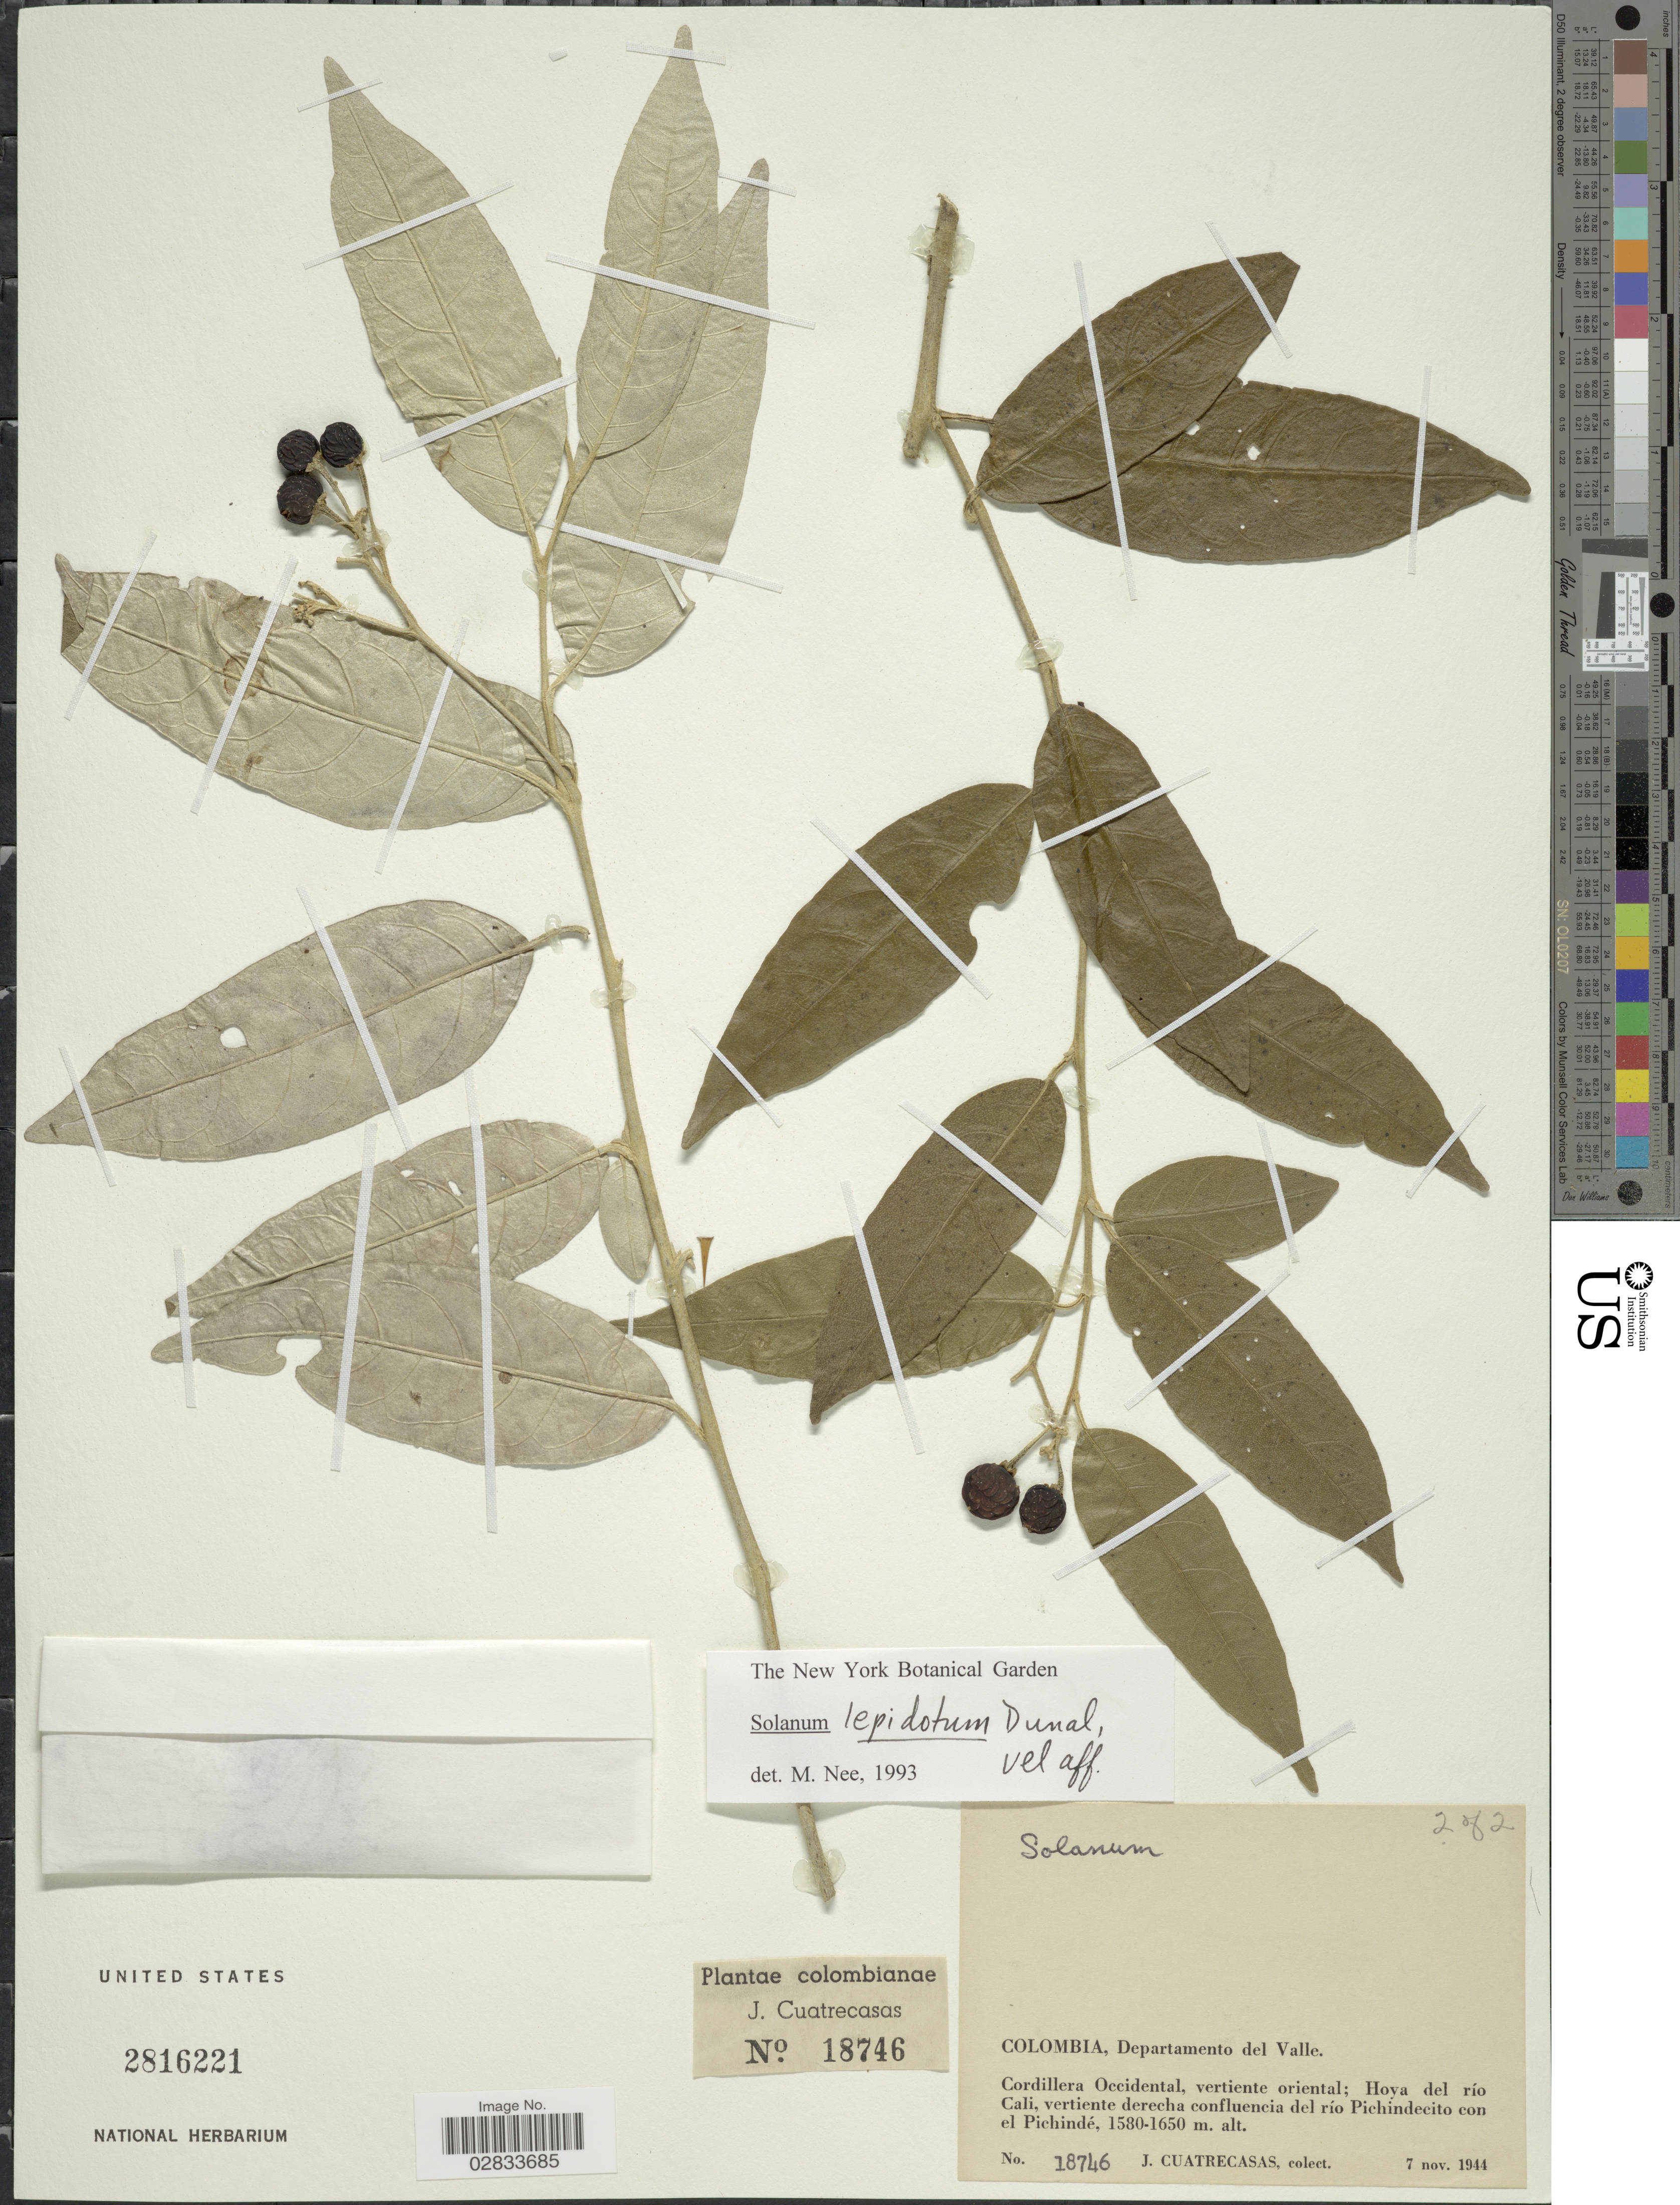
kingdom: Plantae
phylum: Tracheophyta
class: Magnoliopsida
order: Solanales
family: Solanaceae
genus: Solanum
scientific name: Solanum lepidotum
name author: Humb. & Bonpl. ex Dunal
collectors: J. Cuatrecasas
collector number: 18746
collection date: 1944-11-07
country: Colombia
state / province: Valle del Cauca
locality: Departamento del Valle, Cordillera Occidental: vertiente oriental; Hoya del río Cali, vertiente derecha confluencia del río Pichindecito con el Pichindé.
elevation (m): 1580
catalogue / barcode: US 2816221